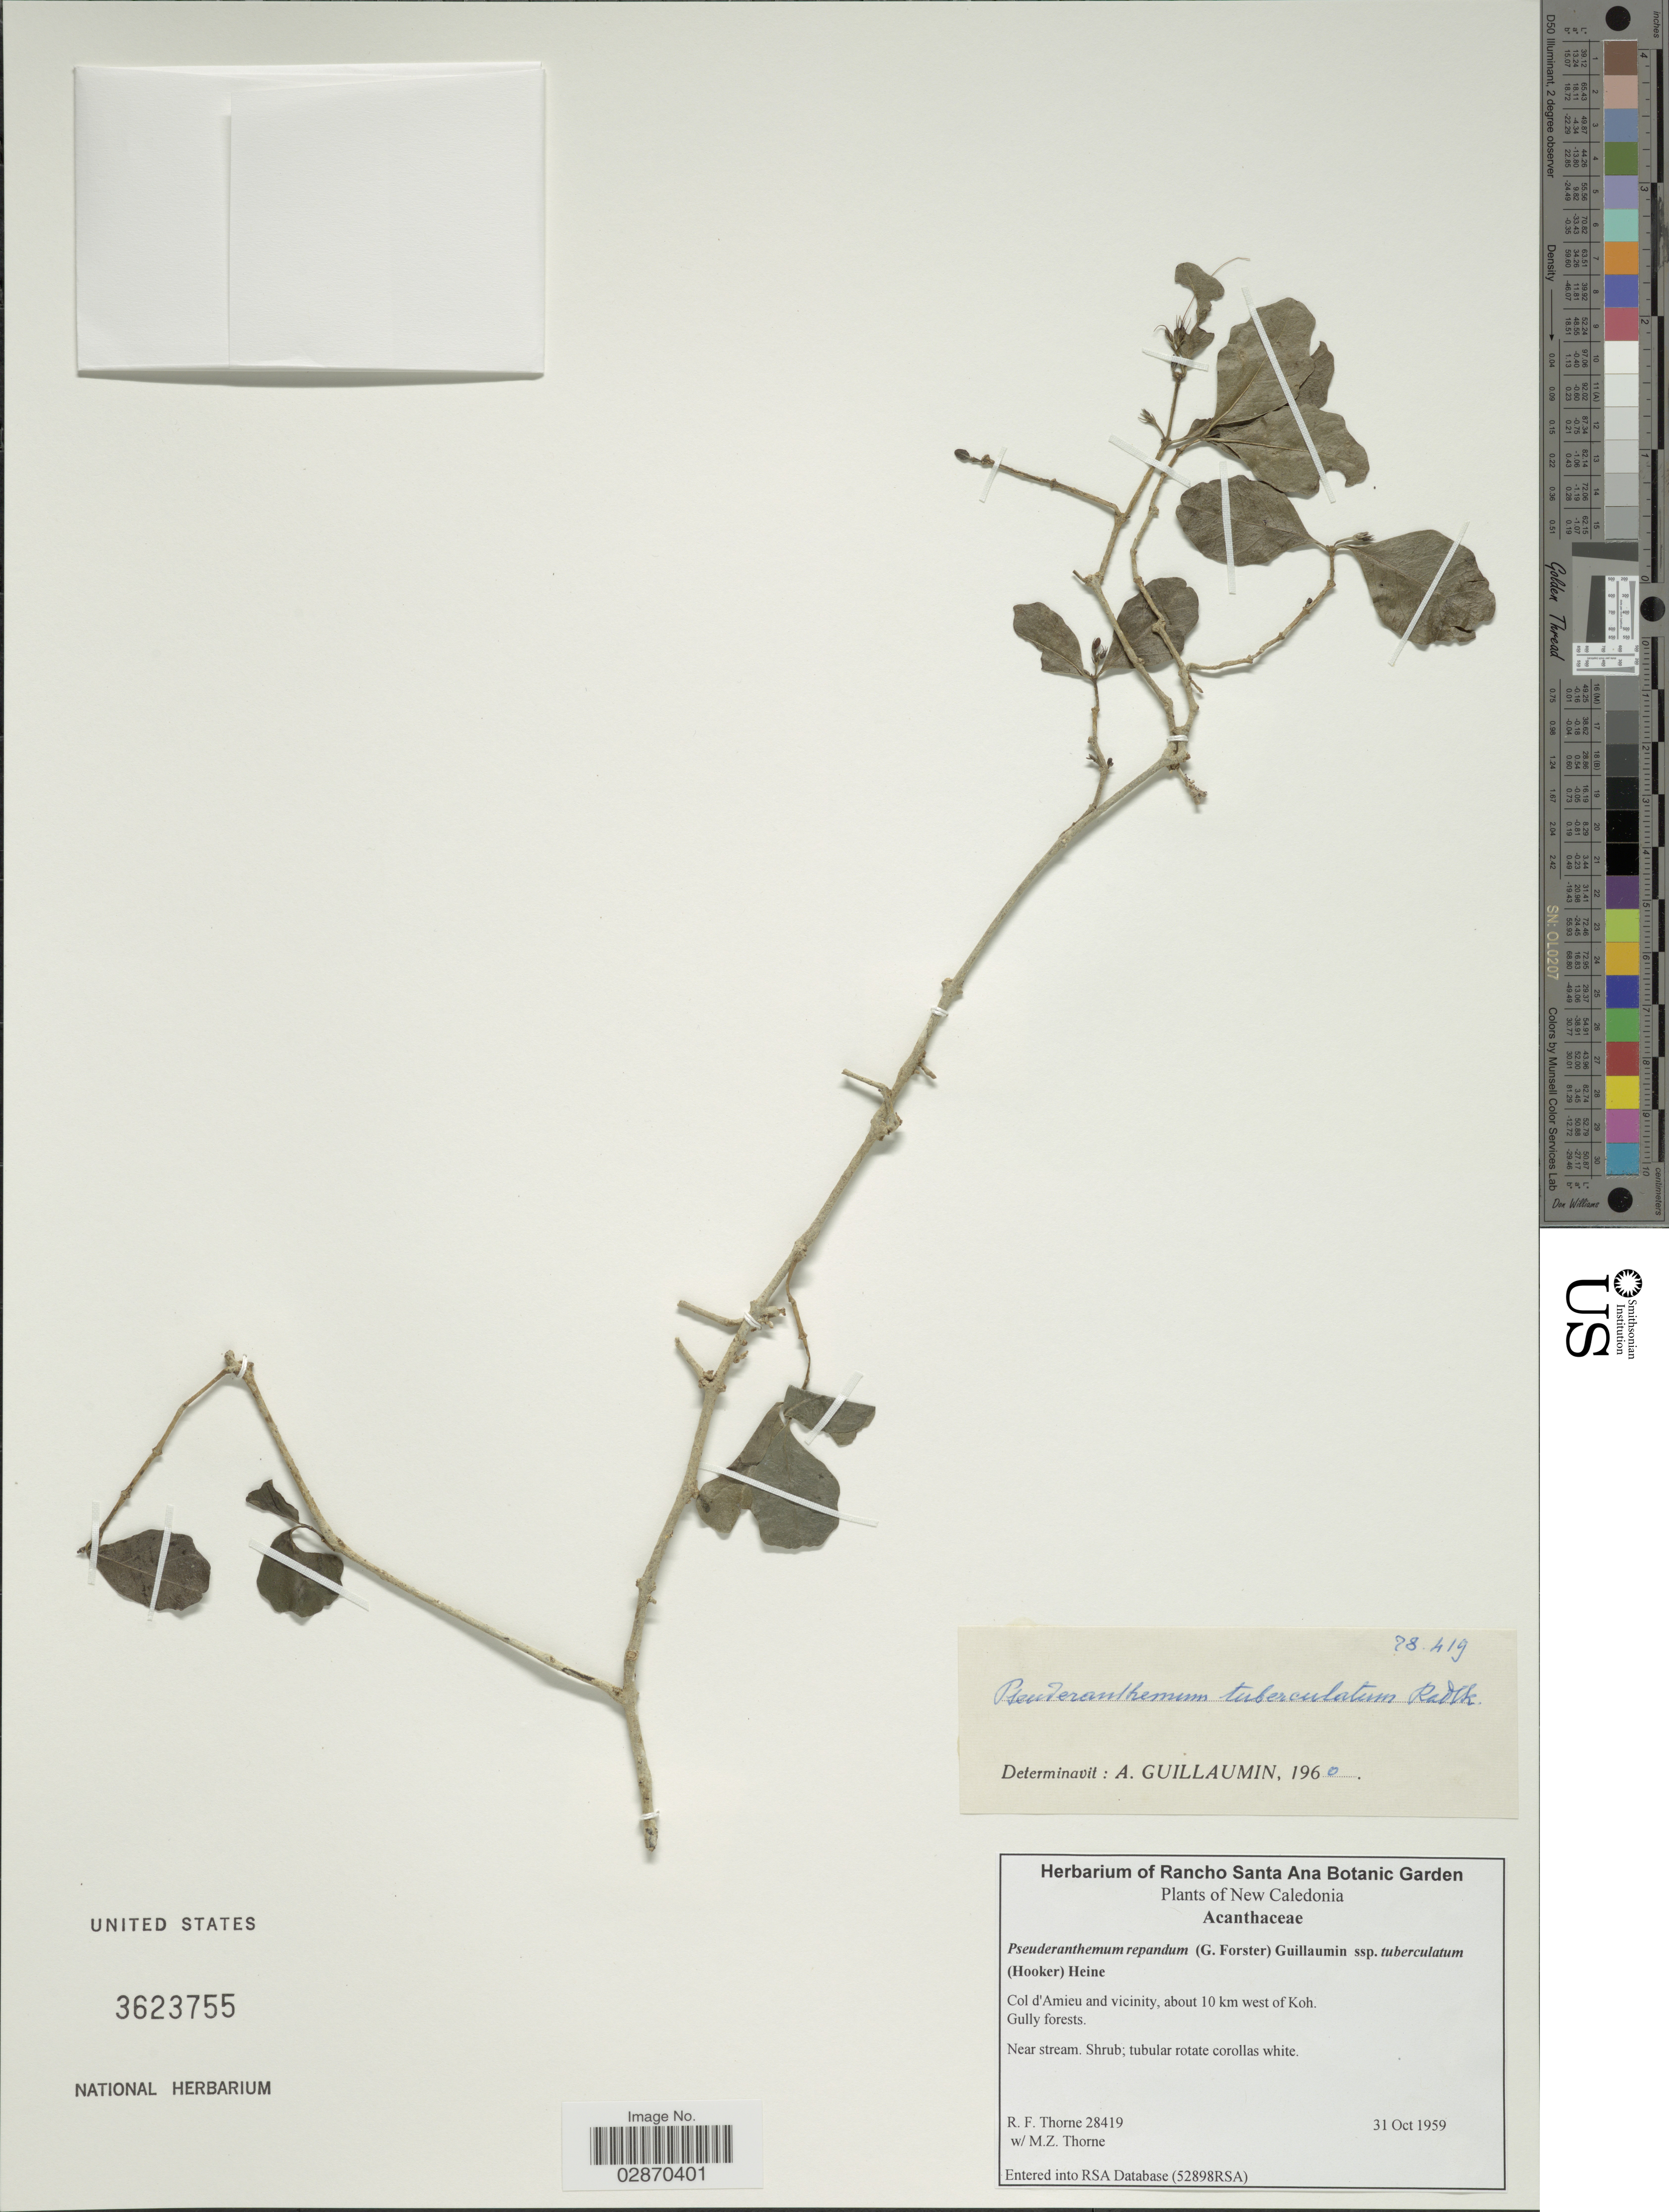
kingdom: Plantae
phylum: Tracheophyta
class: Magnoliopsida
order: Lamiales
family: Acanthaceae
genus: Pseuderanthemum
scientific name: Pseuderanthemum tuberculatum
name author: Radlk.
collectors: R. Thorne & M. Thorne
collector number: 28419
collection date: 1959-10-31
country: New Caledonia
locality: Col d'Amieu and vicinity, about 10 km west of Koh. Gully forest.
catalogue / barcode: US 3623755